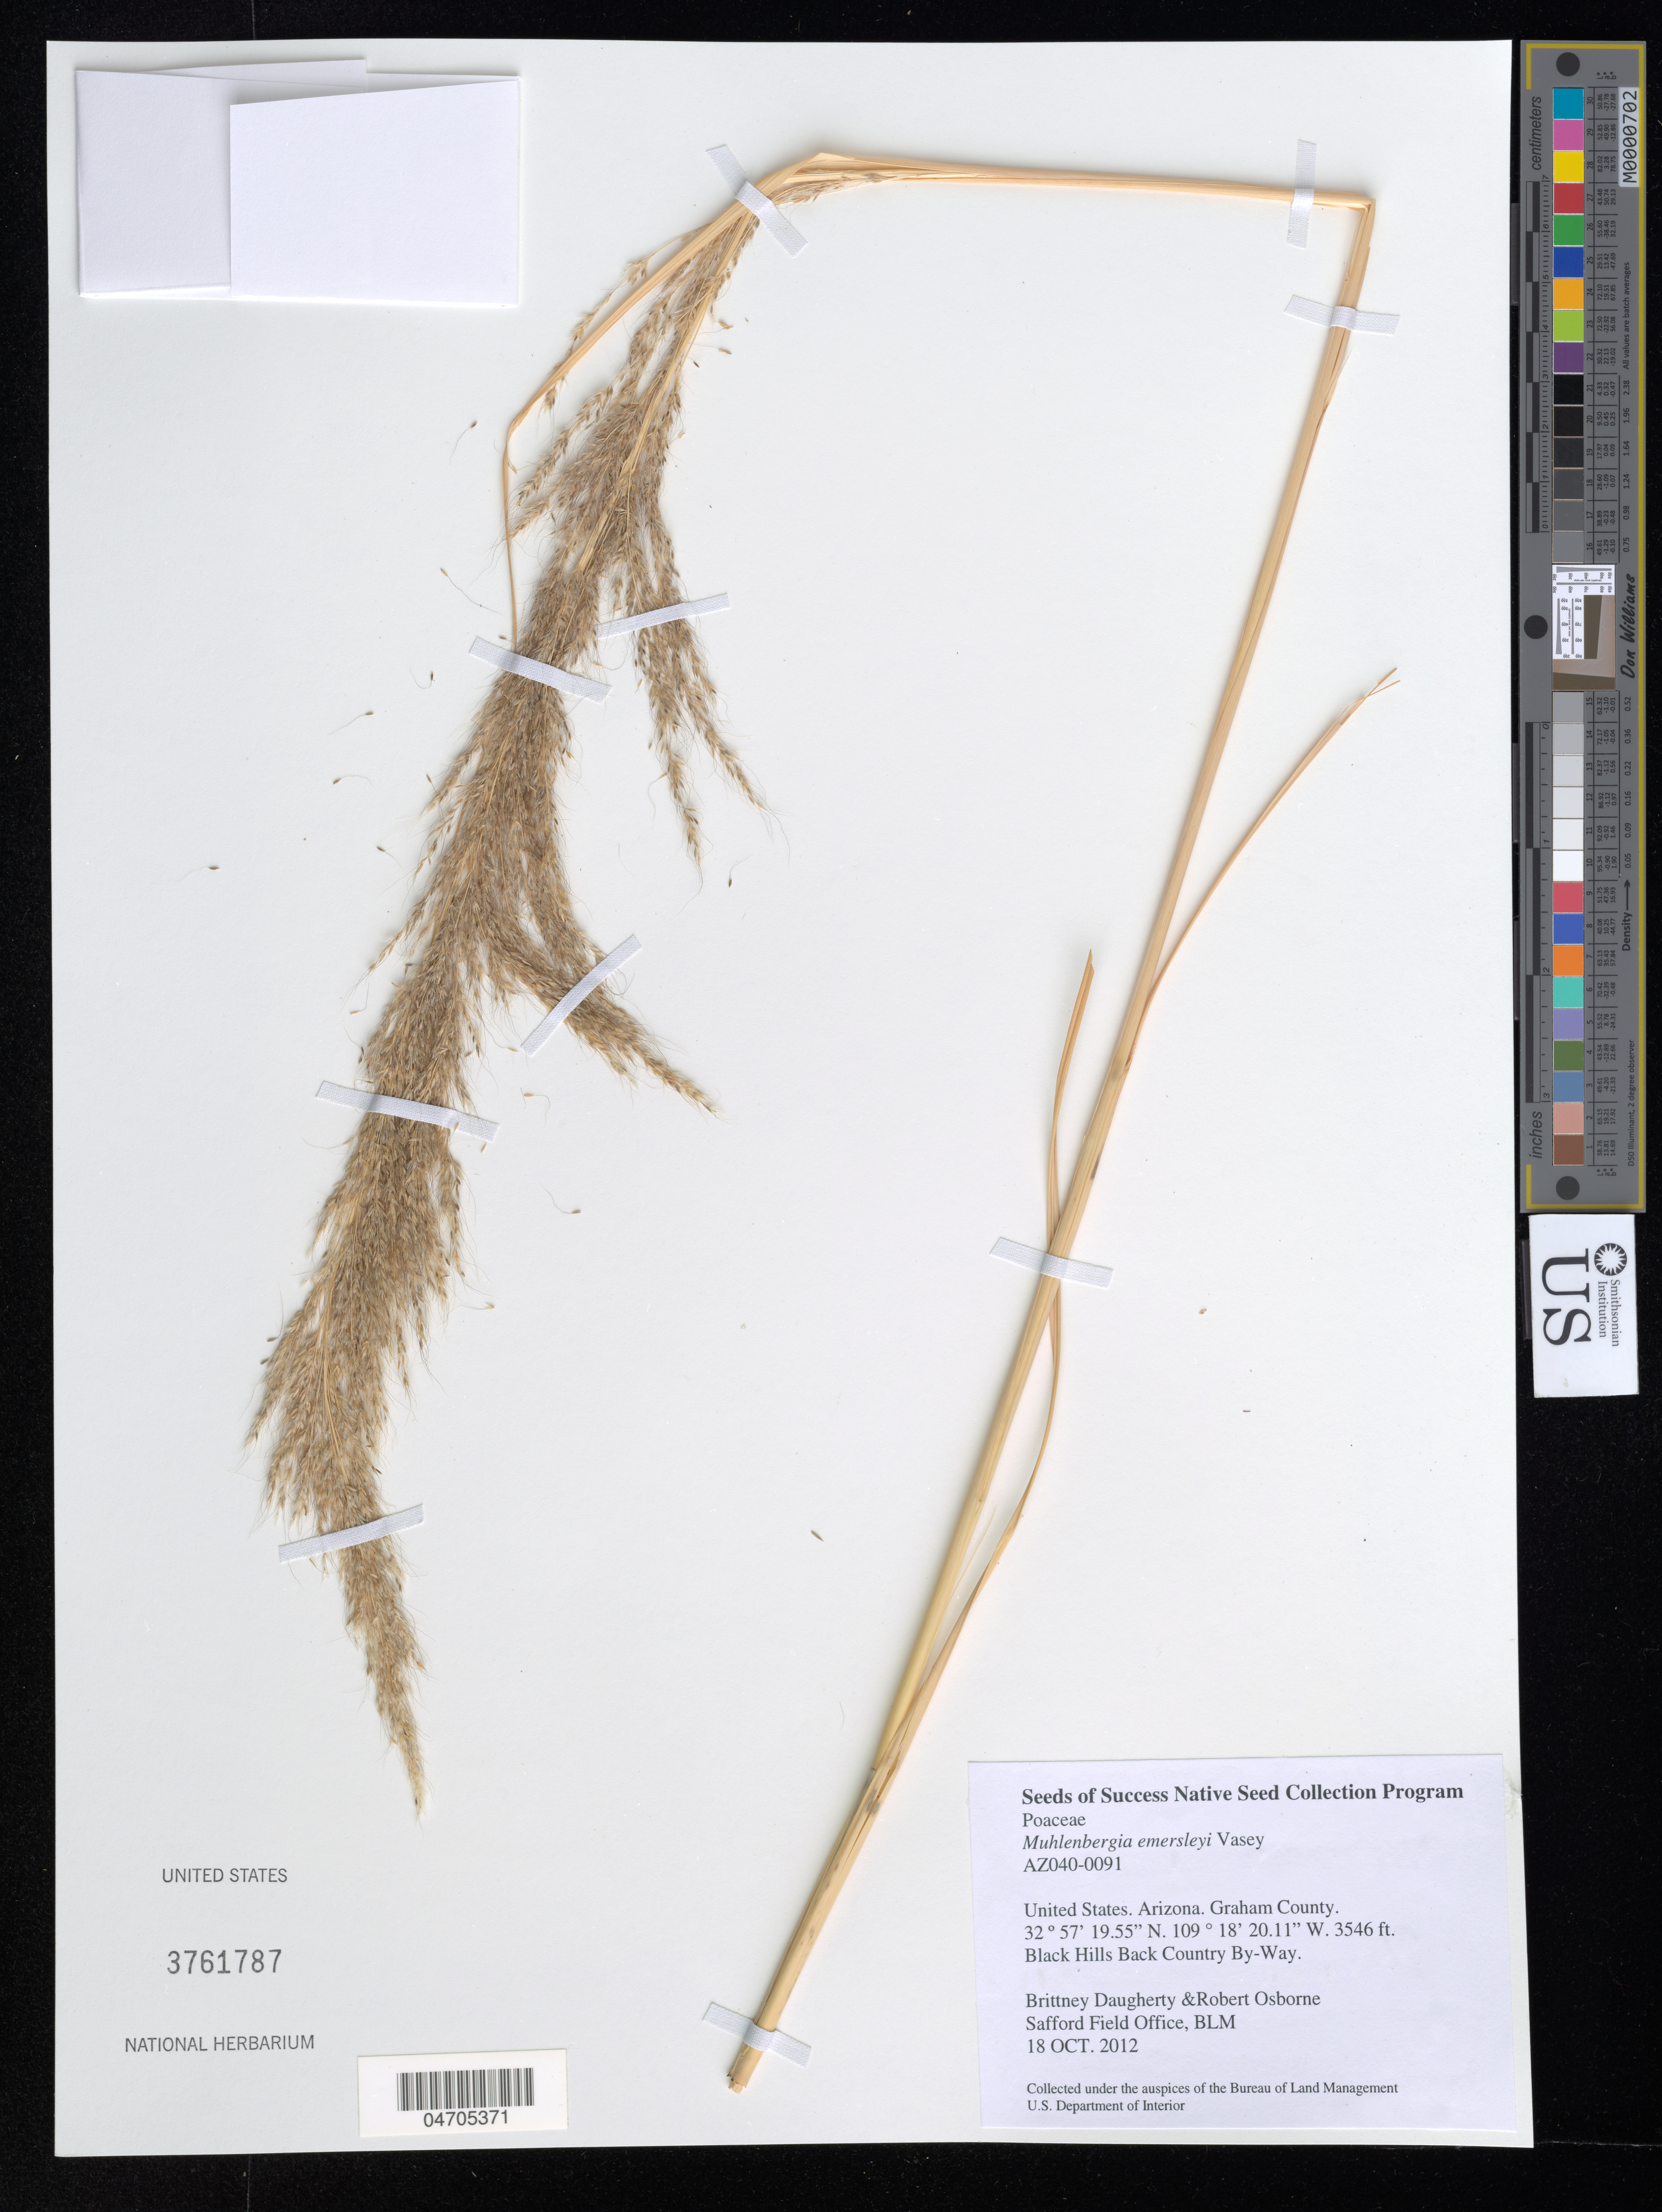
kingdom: Plantae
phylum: Tracheophyta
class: Liliopsida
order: Poales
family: Poaceae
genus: Muhlenbergia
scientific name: Muhlenbergia emersleyi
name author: Vasey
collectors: B. Daugherty & R. Osborne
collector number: AZ040-0091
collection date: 2012-10-18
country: United States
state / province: Arizona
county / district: Graham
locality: Graham County. Black Hills Back Country By-Way.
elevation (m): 1081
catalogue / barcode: US 3761787